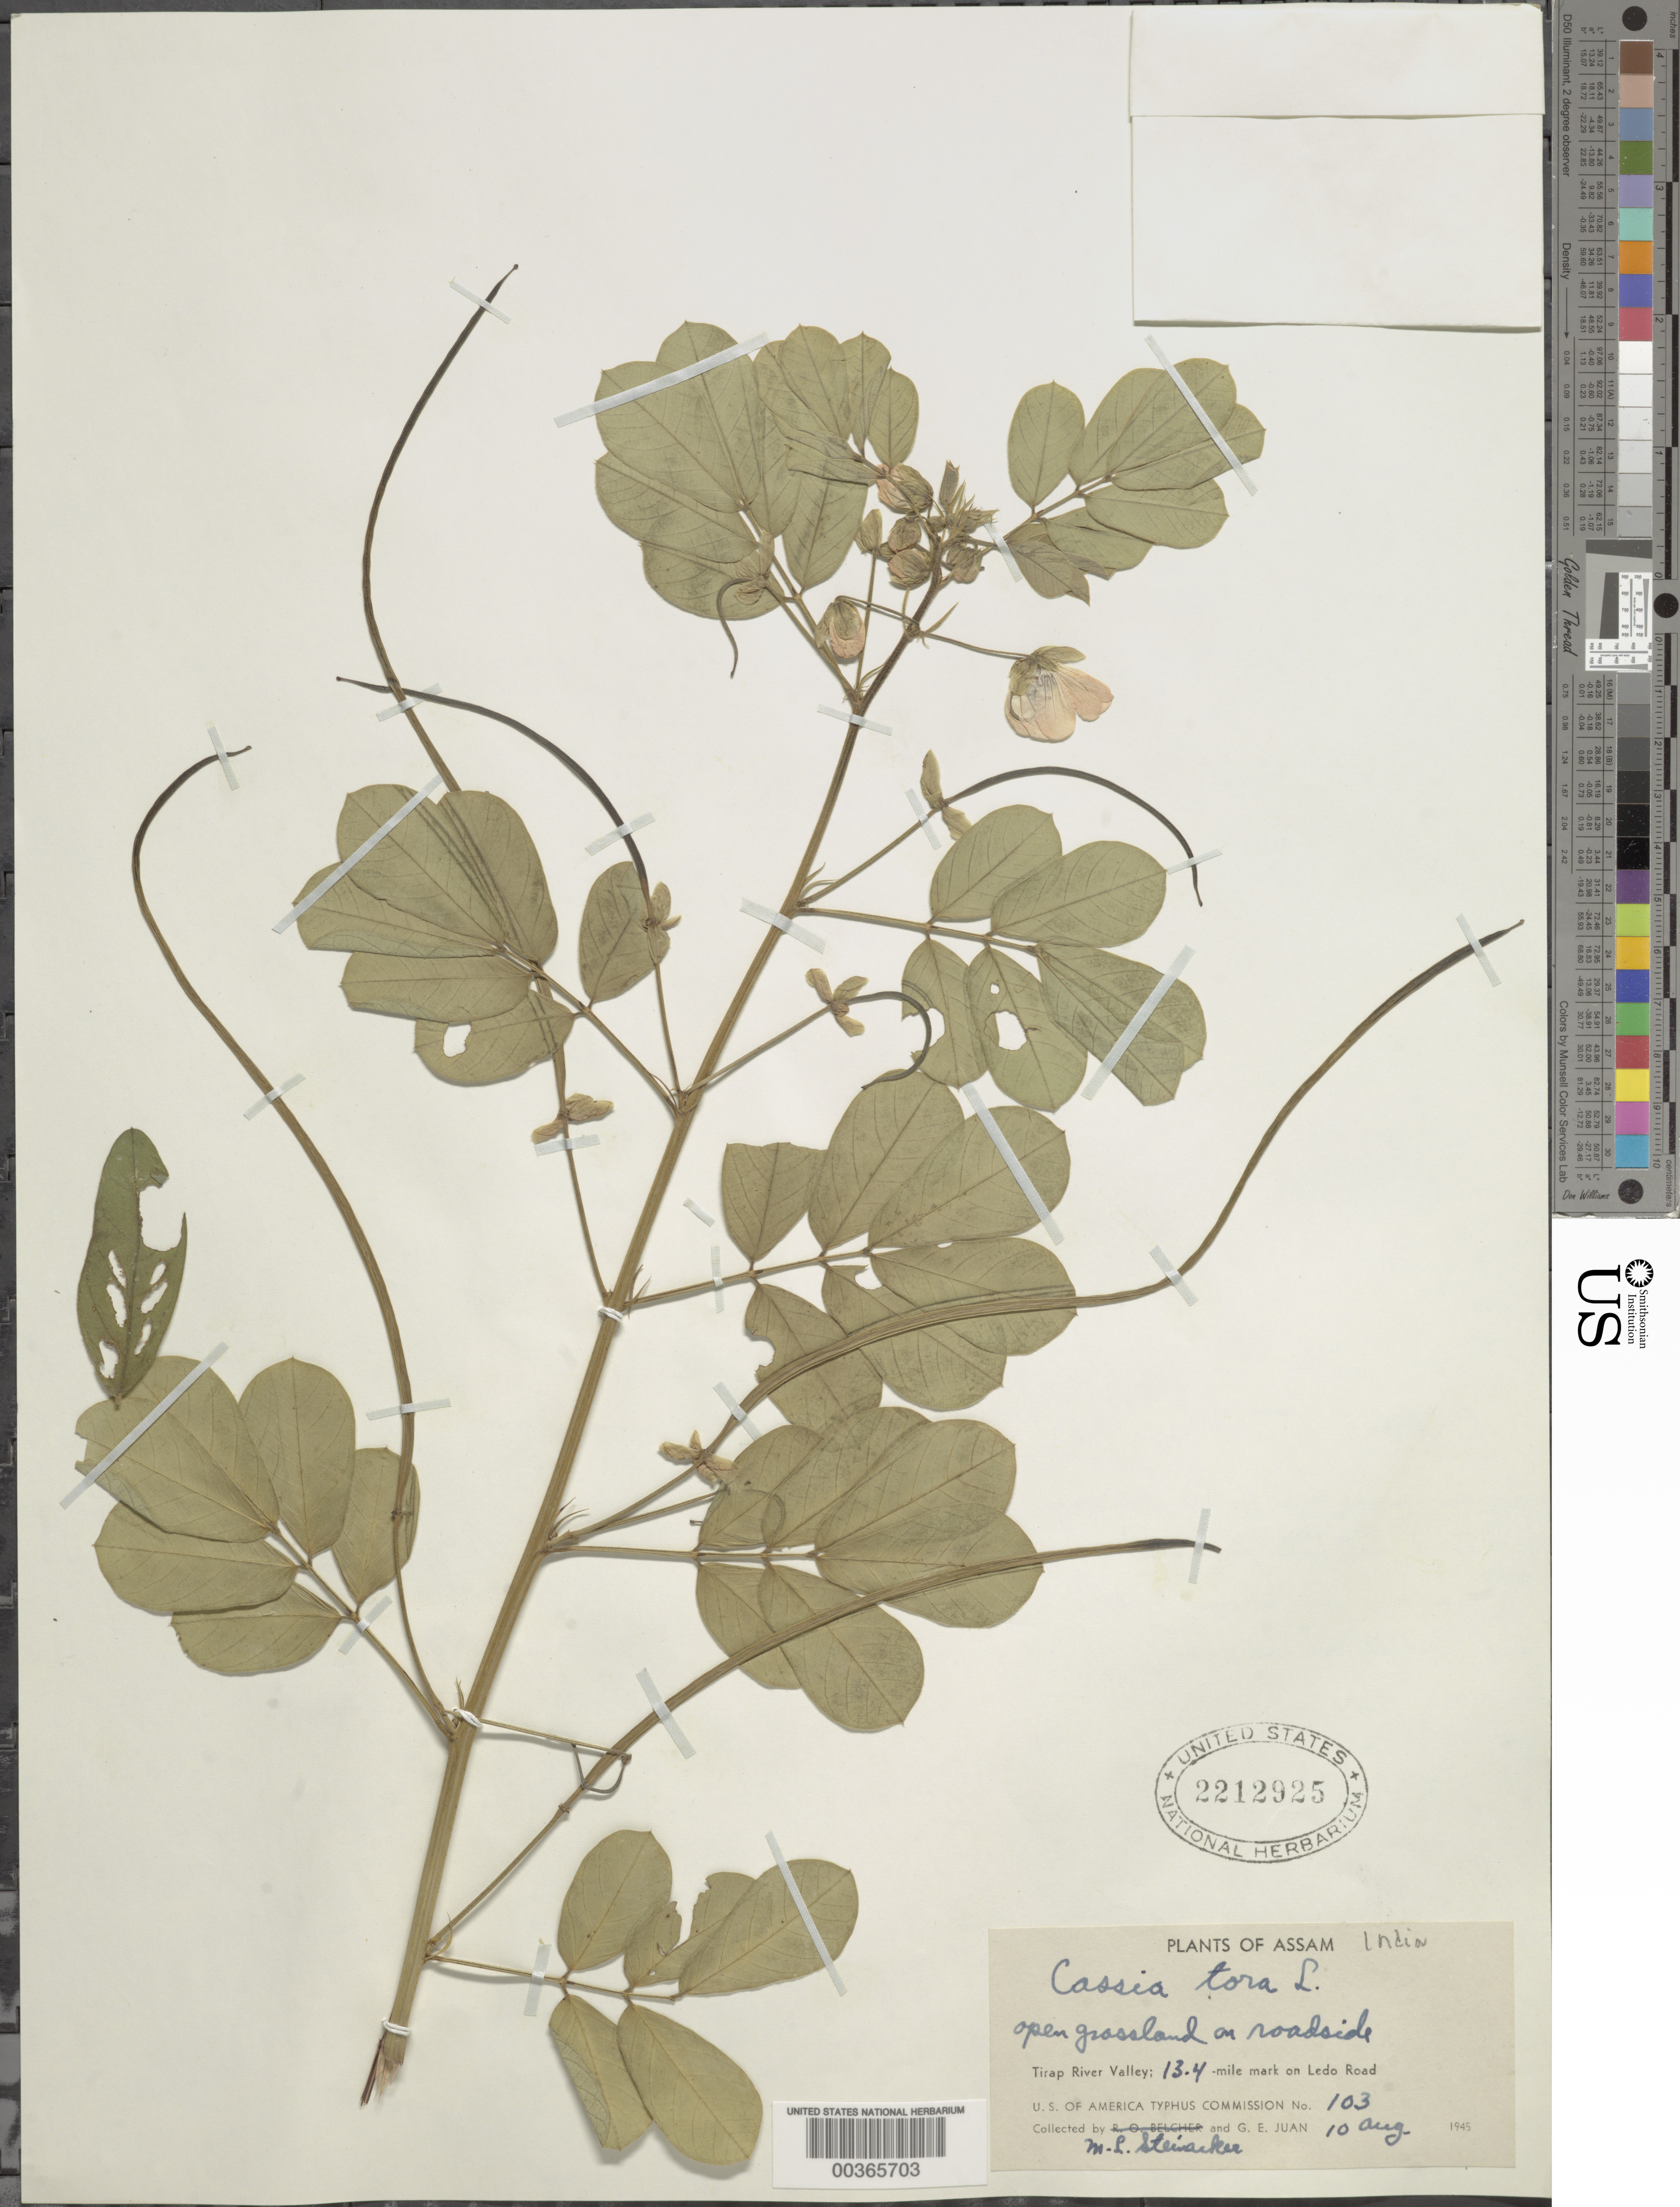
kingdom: Plantae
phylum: Tracheophyta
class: Magnoliopsida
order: Fabales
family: Fabaceae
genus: Senna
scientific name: Senna obtusifolia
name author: (L.) H.S. Irwin & Barneby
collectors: M. Steinacker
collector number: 103 USA Typhus Comm.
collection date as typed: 10 Aug 1945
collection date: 1945-08-10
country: India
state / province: Assam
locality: Tirap river valley; 13.4 mile mark on ledo road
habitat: Open grassland on roadside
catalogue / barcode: US 2212925